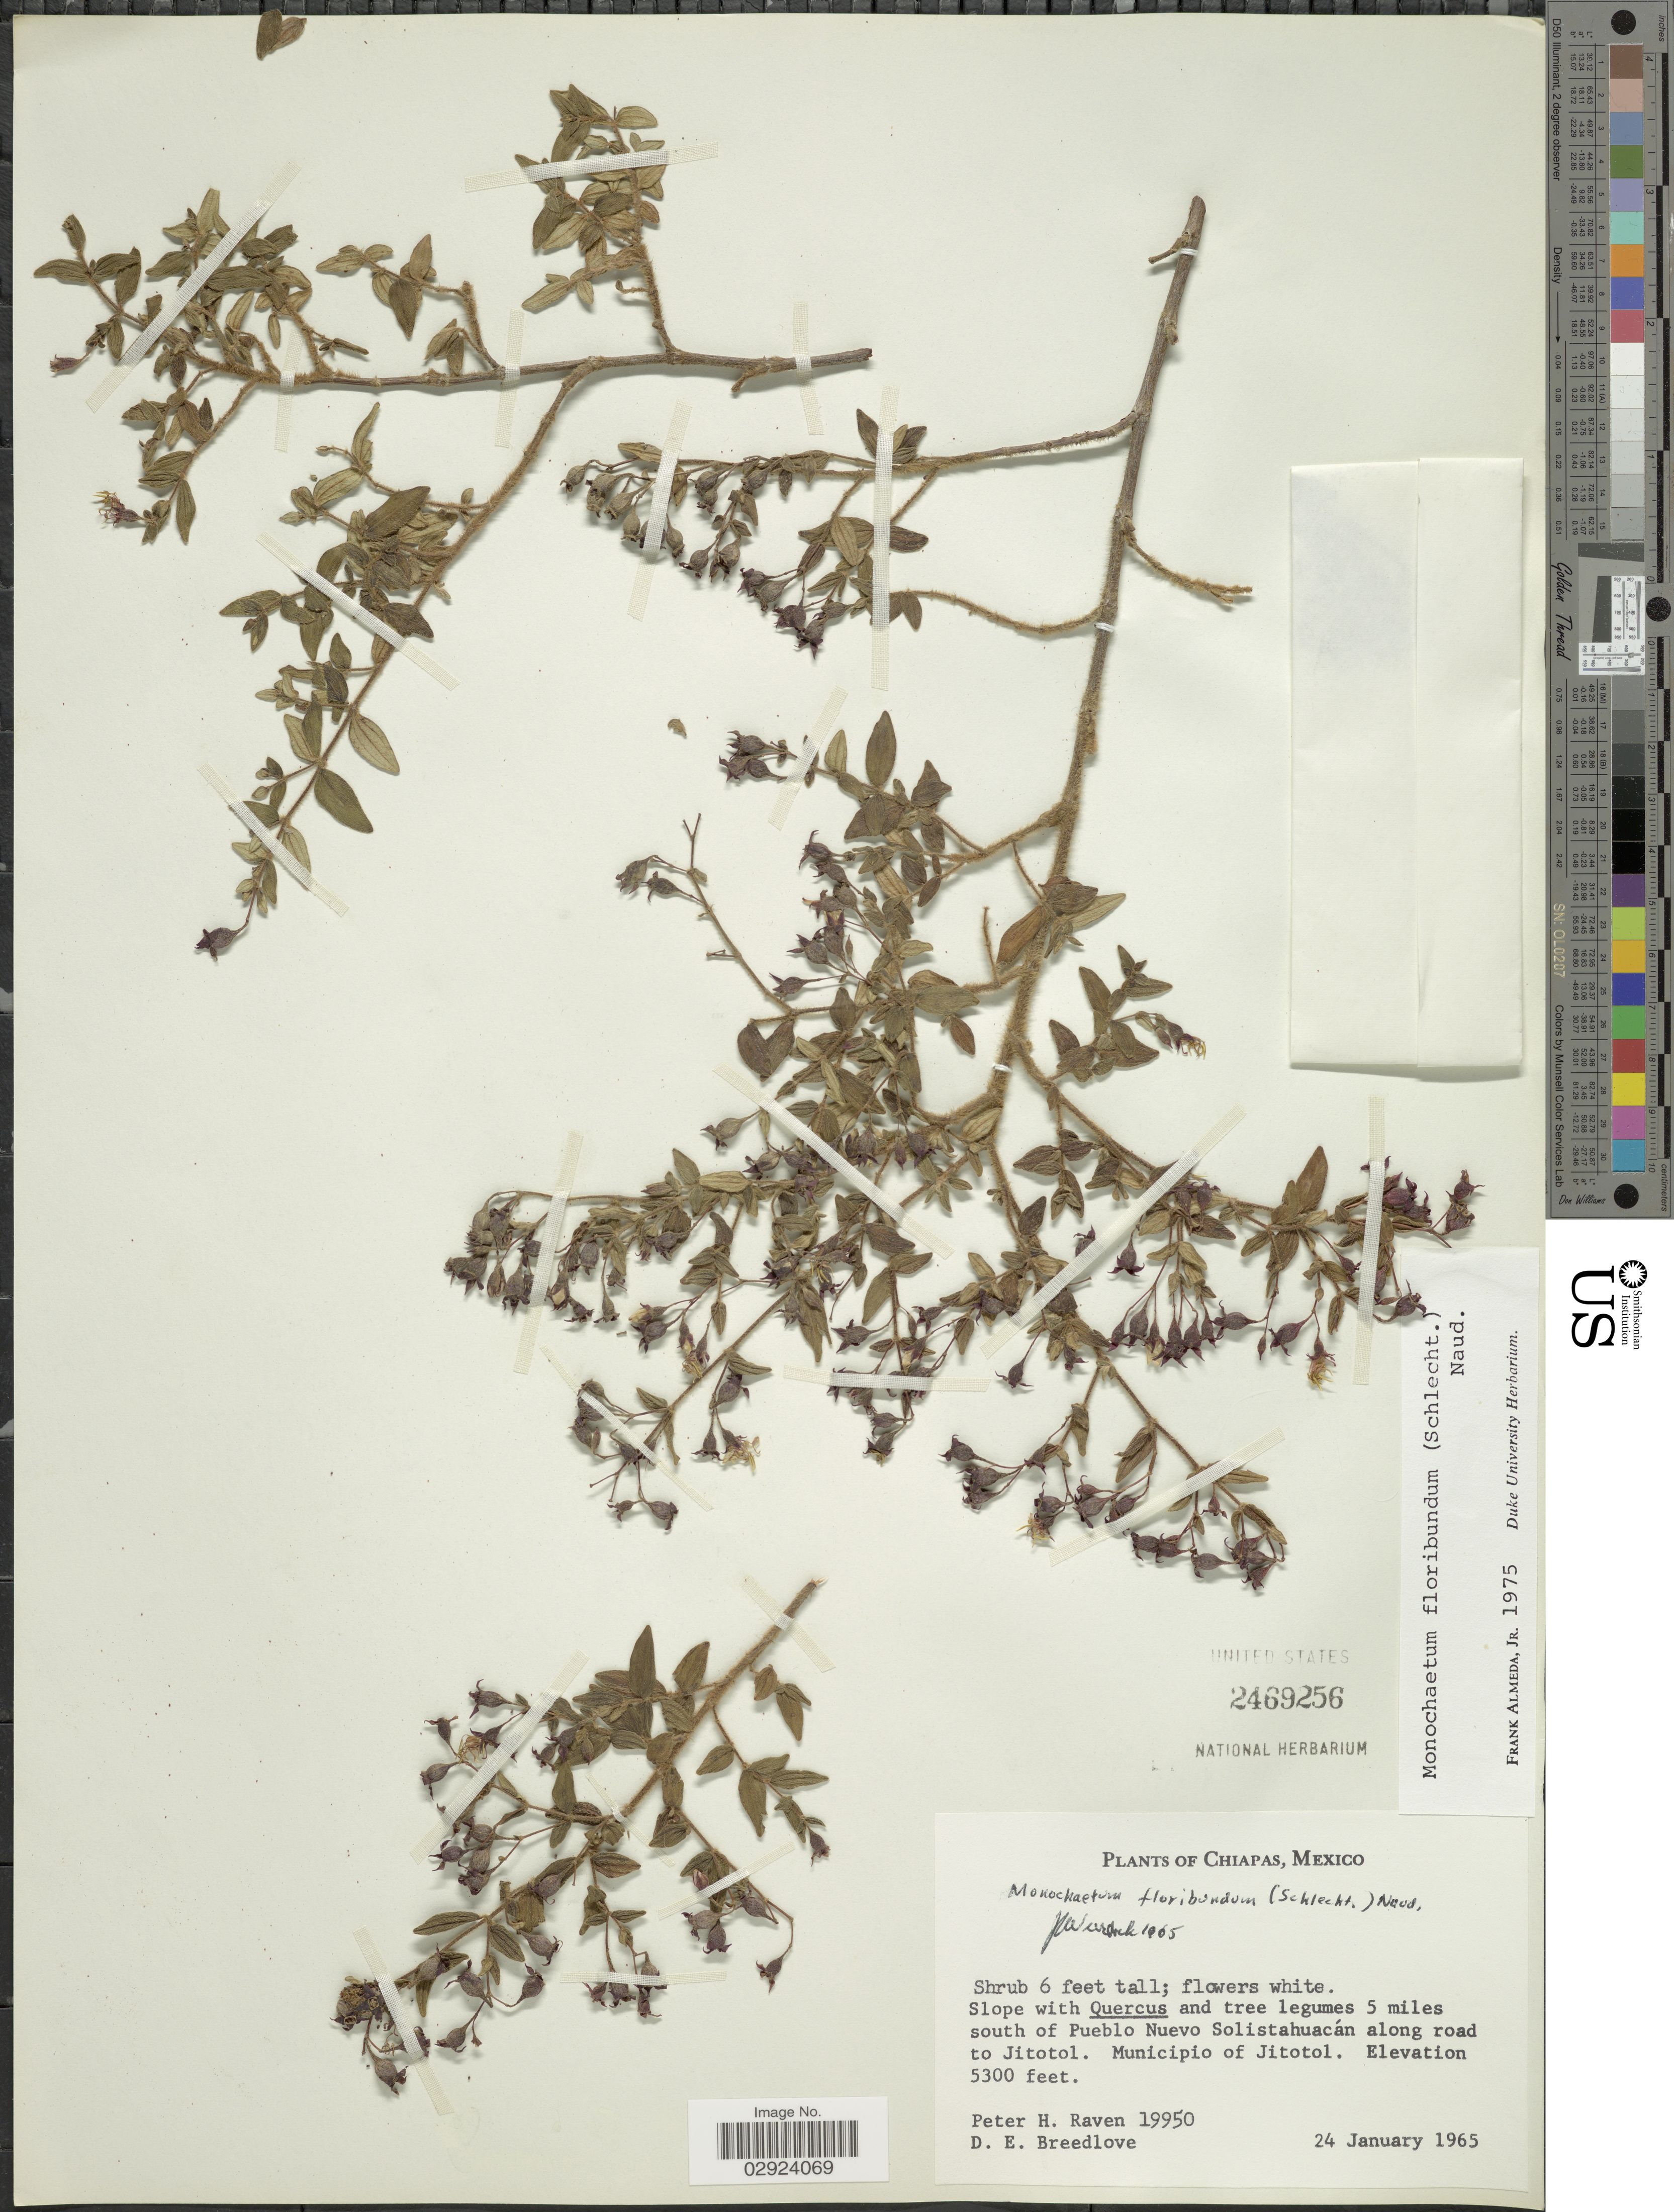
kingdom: Plantae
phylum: Tracheophyta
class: Magnoliopsida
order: Myrtales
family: Melastomataceae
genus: Monochaetum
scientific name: Monochaetum floribundum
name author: (Schltdl.) Naudin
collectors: P. Raven & D. E. Breedlove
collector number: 19950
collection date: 1965-01-24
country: Mexico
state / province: Chiapas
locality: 5 miles south of Pueblo Nuevo Solistahuacán along road to Jitotol. Municipio of Jitotol.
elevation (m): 1615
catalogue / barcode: US 2469256